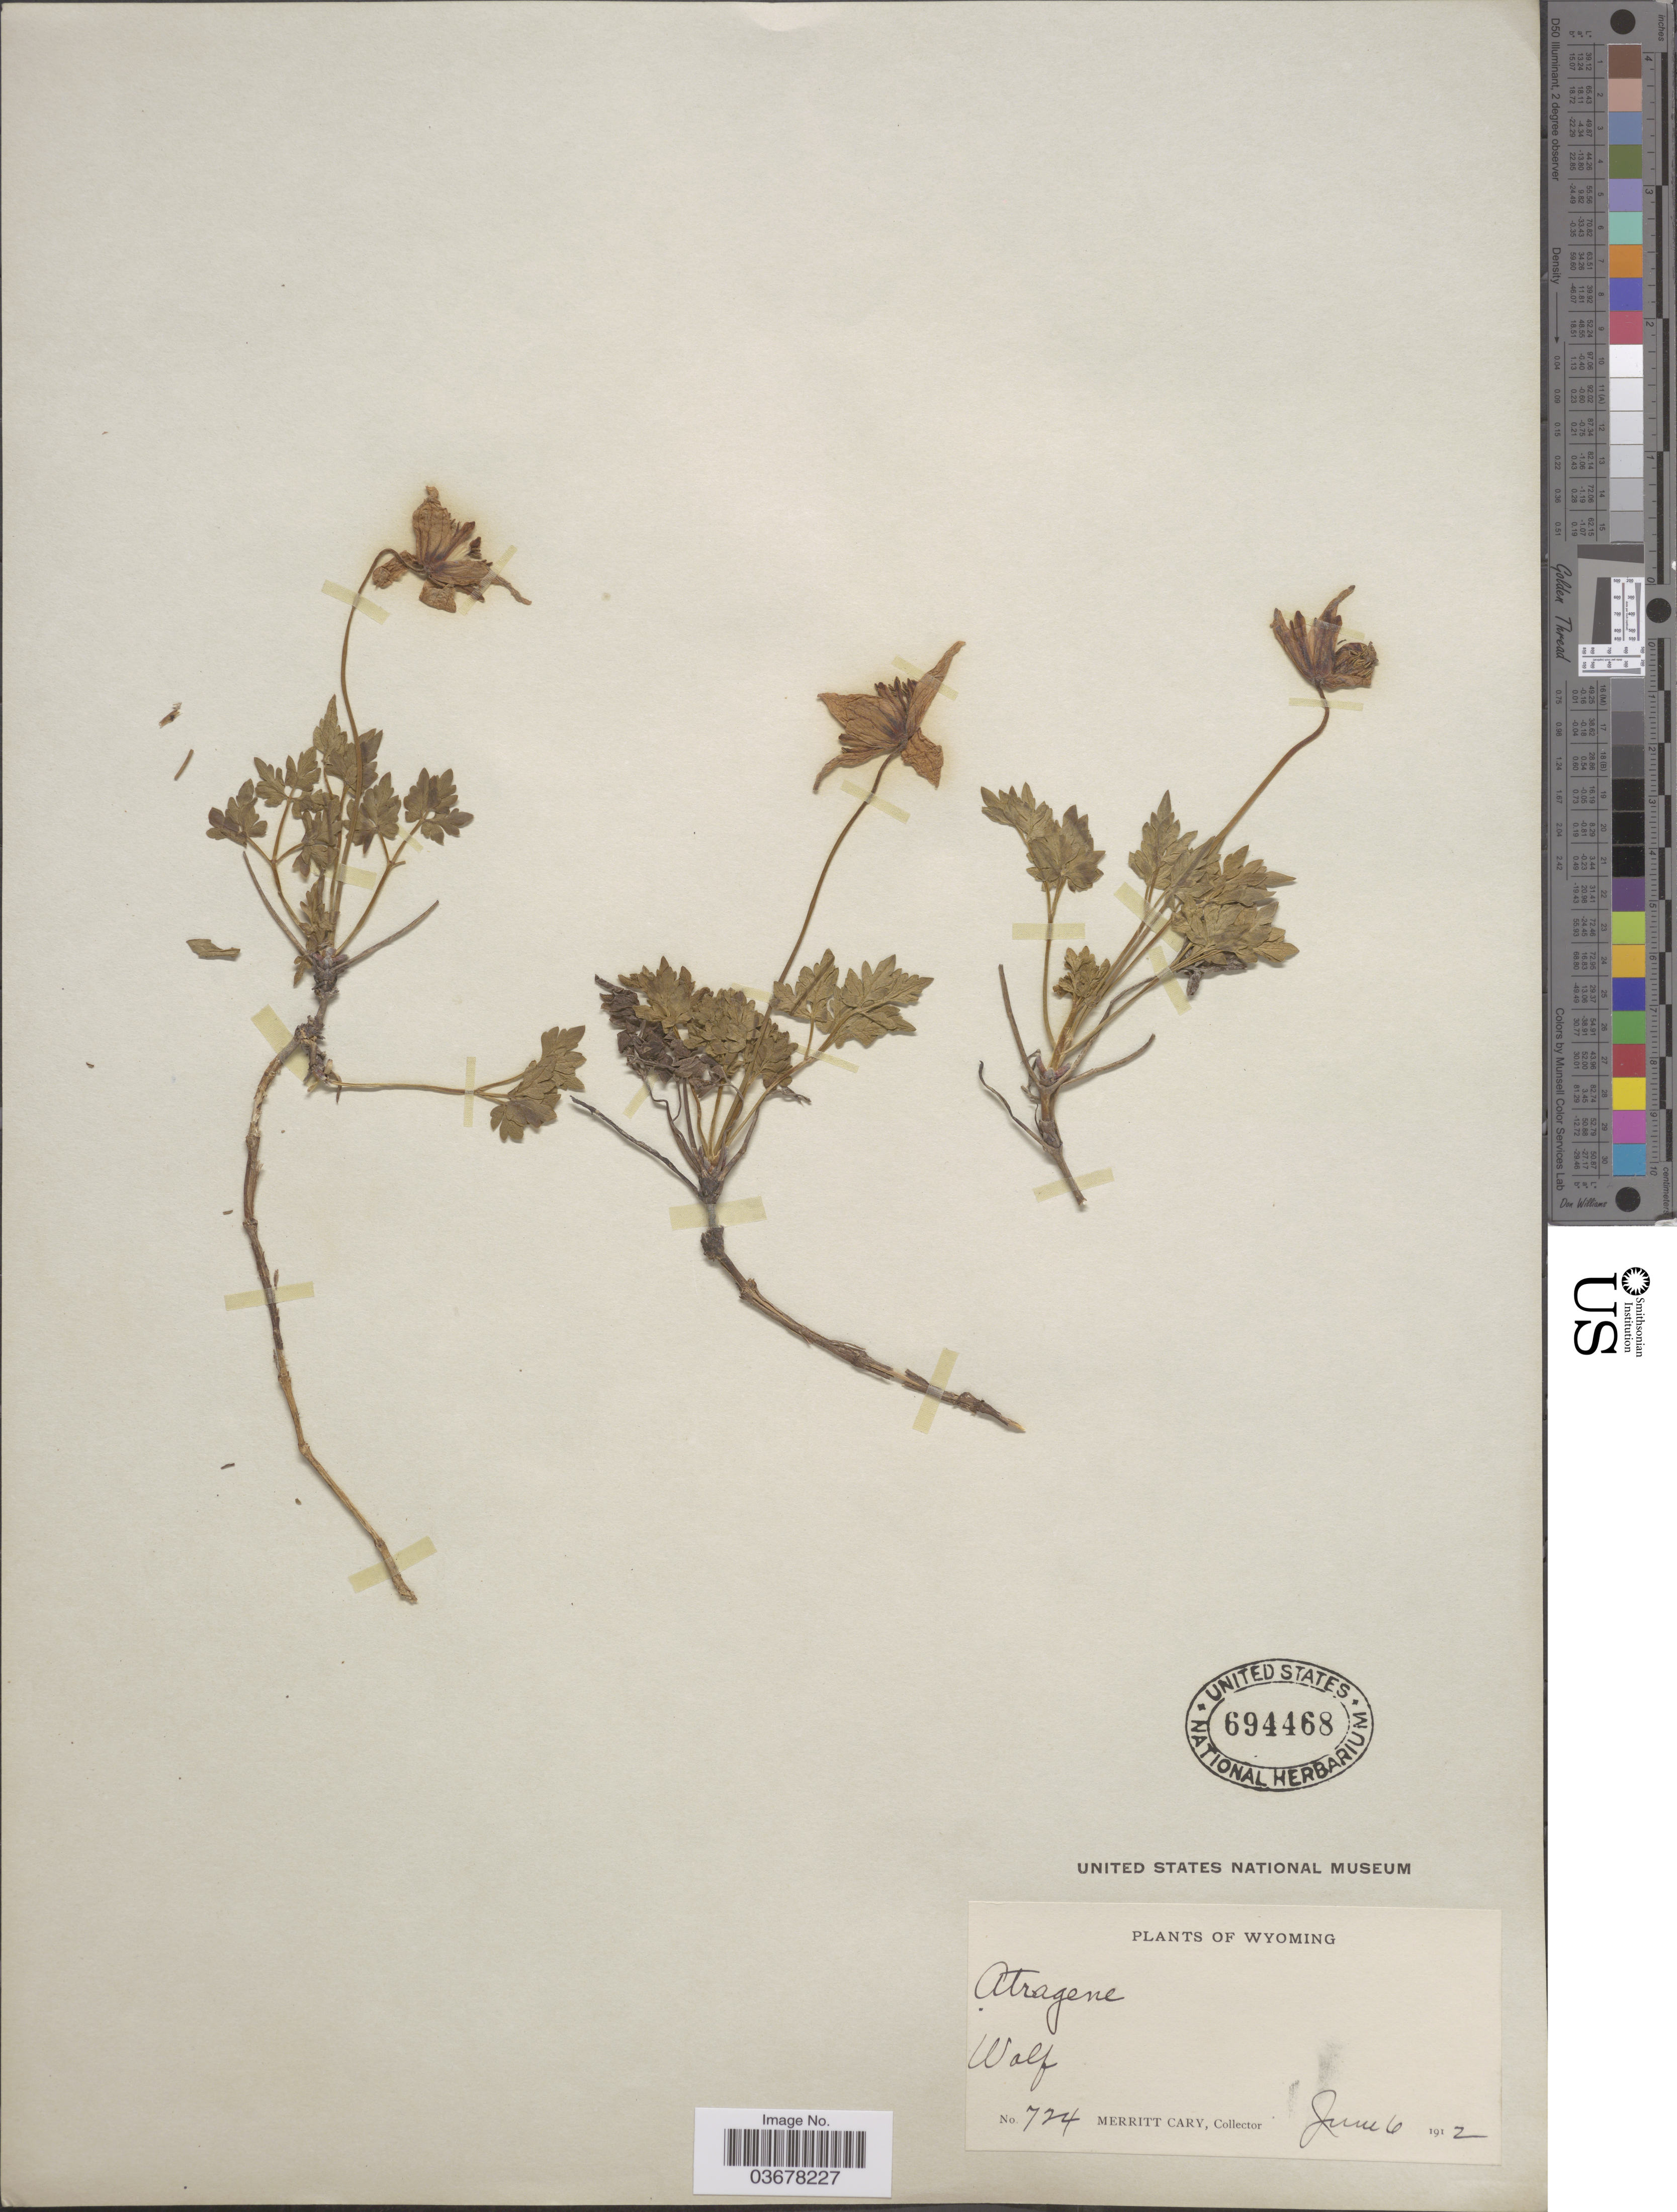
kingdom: Plantae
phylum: Tracheophyta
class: Magnoliopsida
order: Ranunculales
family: Ranunculaceae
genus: Clematis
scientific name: Clematis columbiana var. columbiana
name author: (Nutt.) Torr. & A. Gray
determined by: Strong, M. T., (US), Smithsonian Institution - National Museum of Natural History (UNITED STATES)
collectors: M. Cary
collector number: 724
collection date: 1912-06-06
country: United States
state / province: Wyoming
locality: Wolf.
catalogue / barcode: US 694468